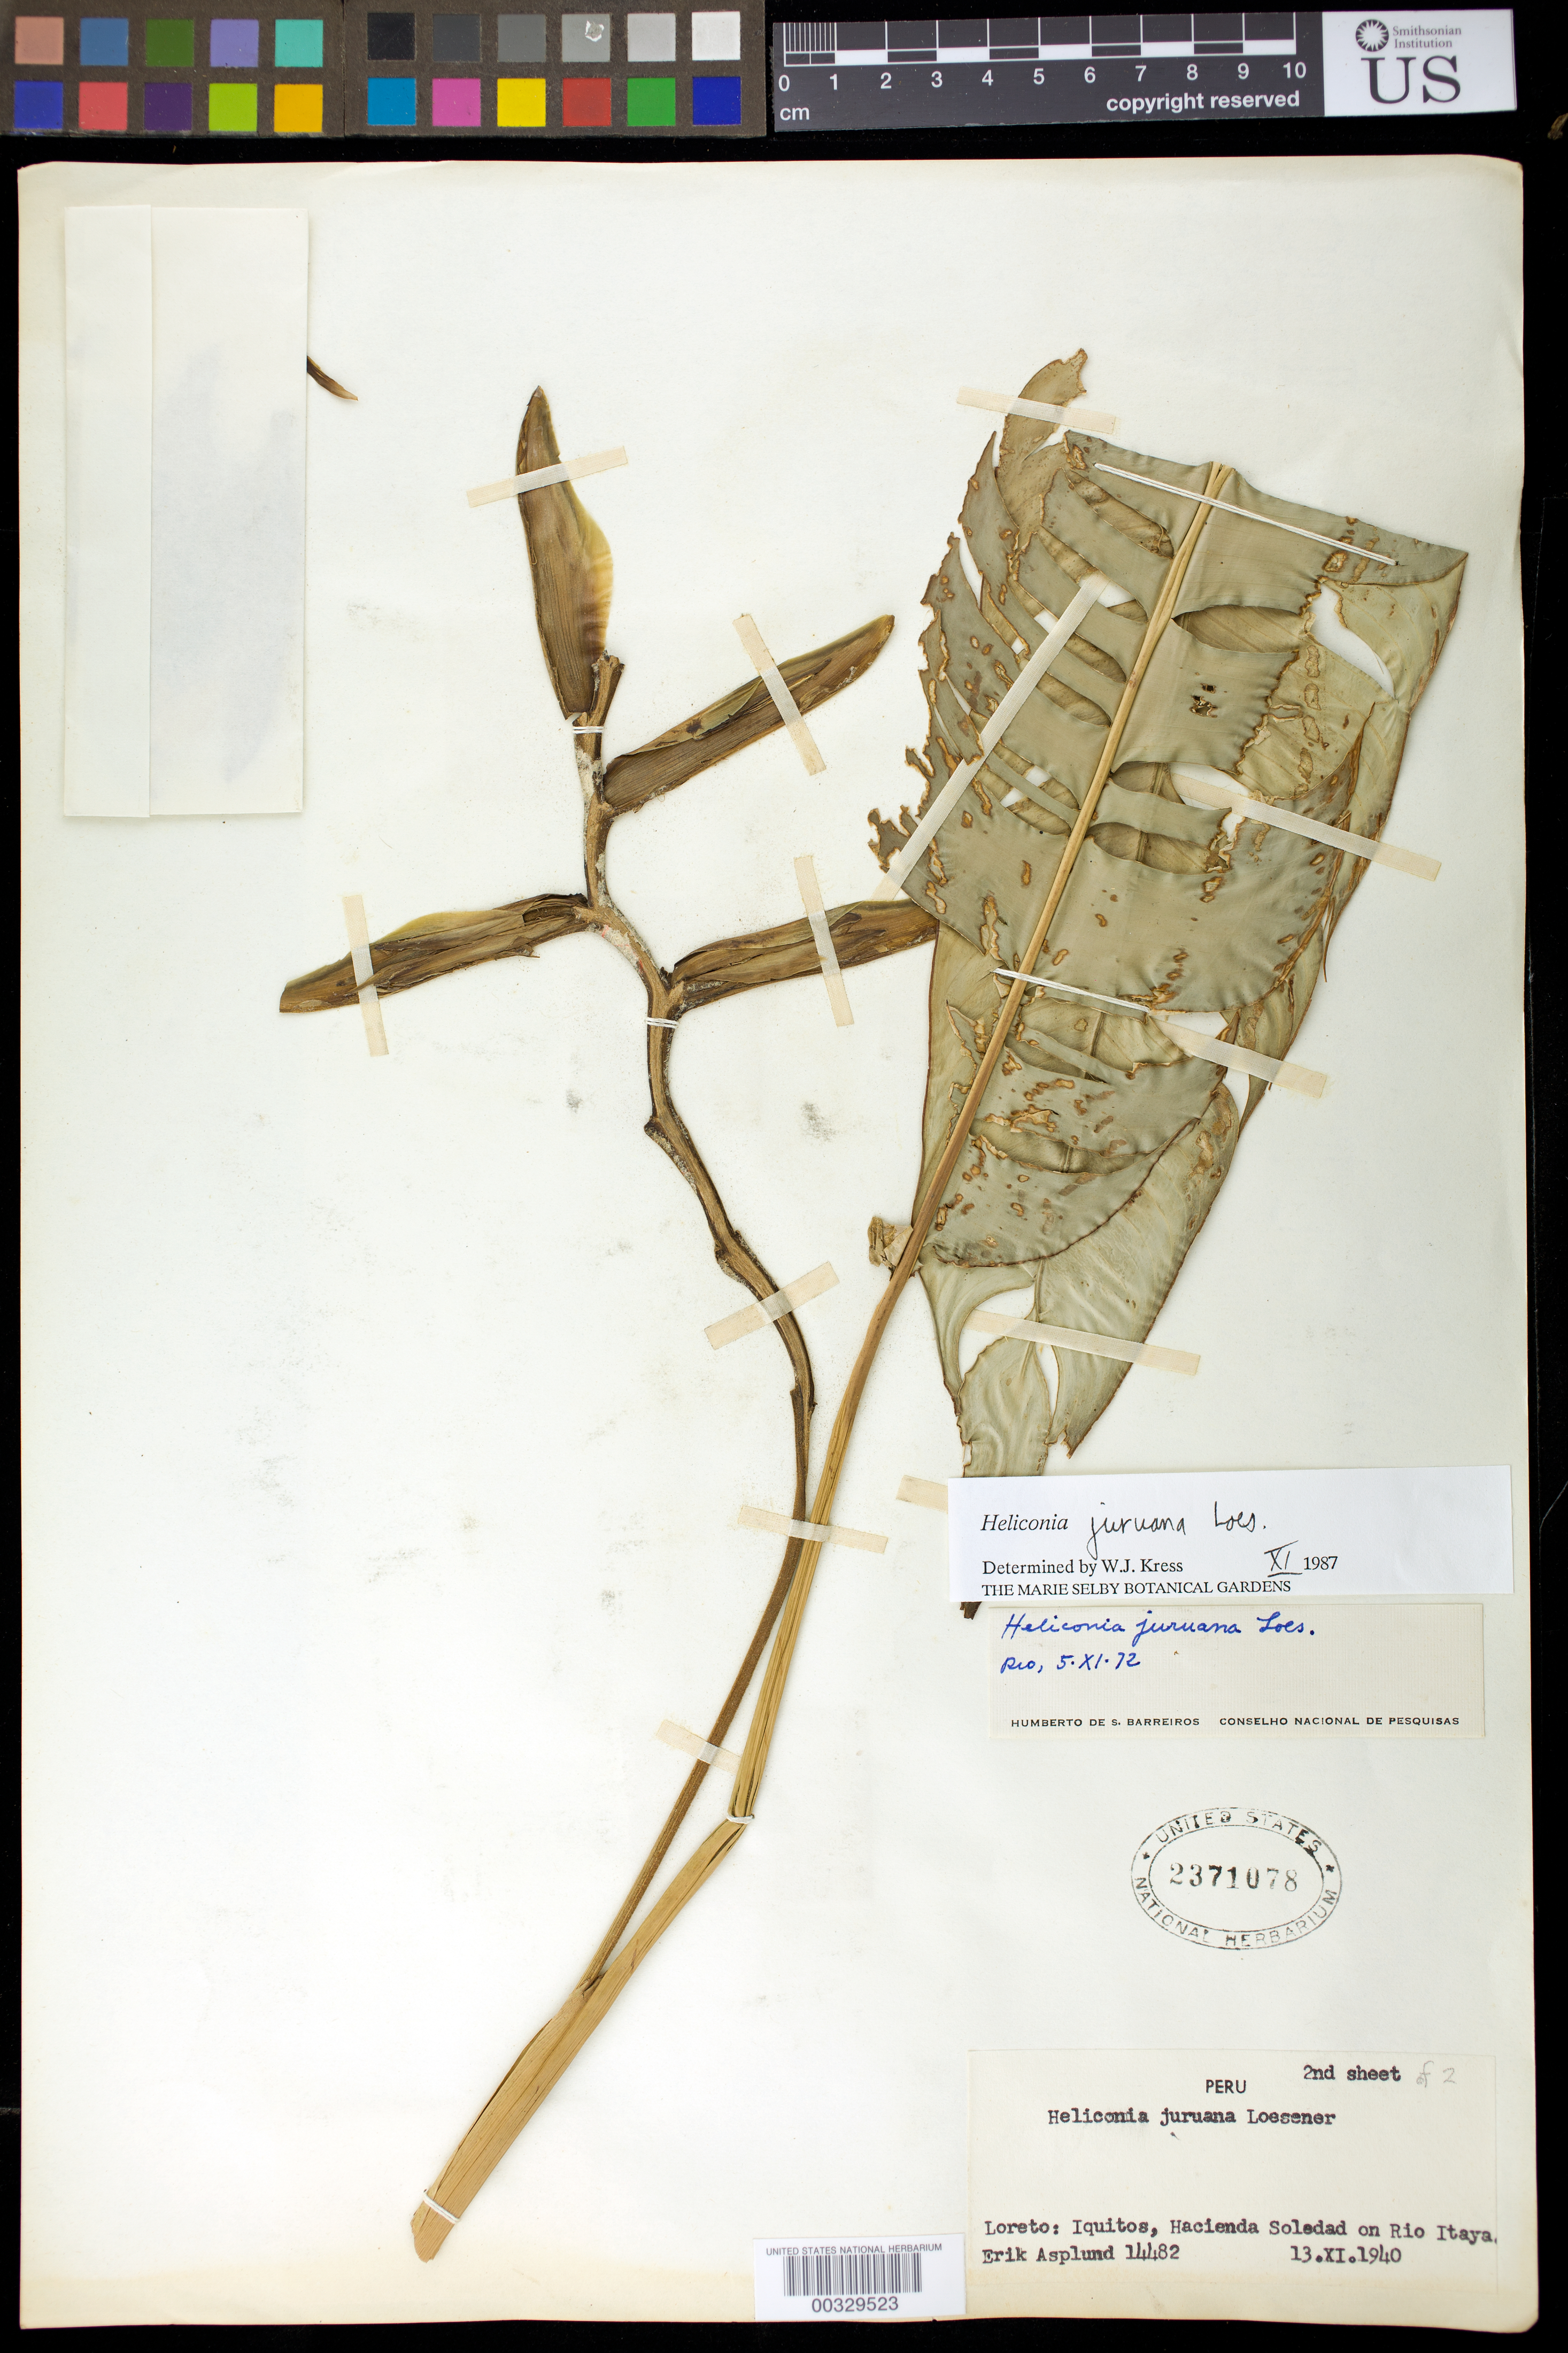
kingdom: Plantae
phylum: Tracheophyta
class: Liliopsida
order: Zingiberales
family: Heliconiaceae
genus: Heliconia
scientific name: Heliconia juruana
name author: Loes.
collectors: E. Asplund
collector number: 14482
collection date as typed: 13 Nov 1940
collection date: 1940-11-13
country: Peru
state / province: Loreto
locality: Iquitos, hacienda soledad on rio itaya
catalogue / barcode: US 2371078